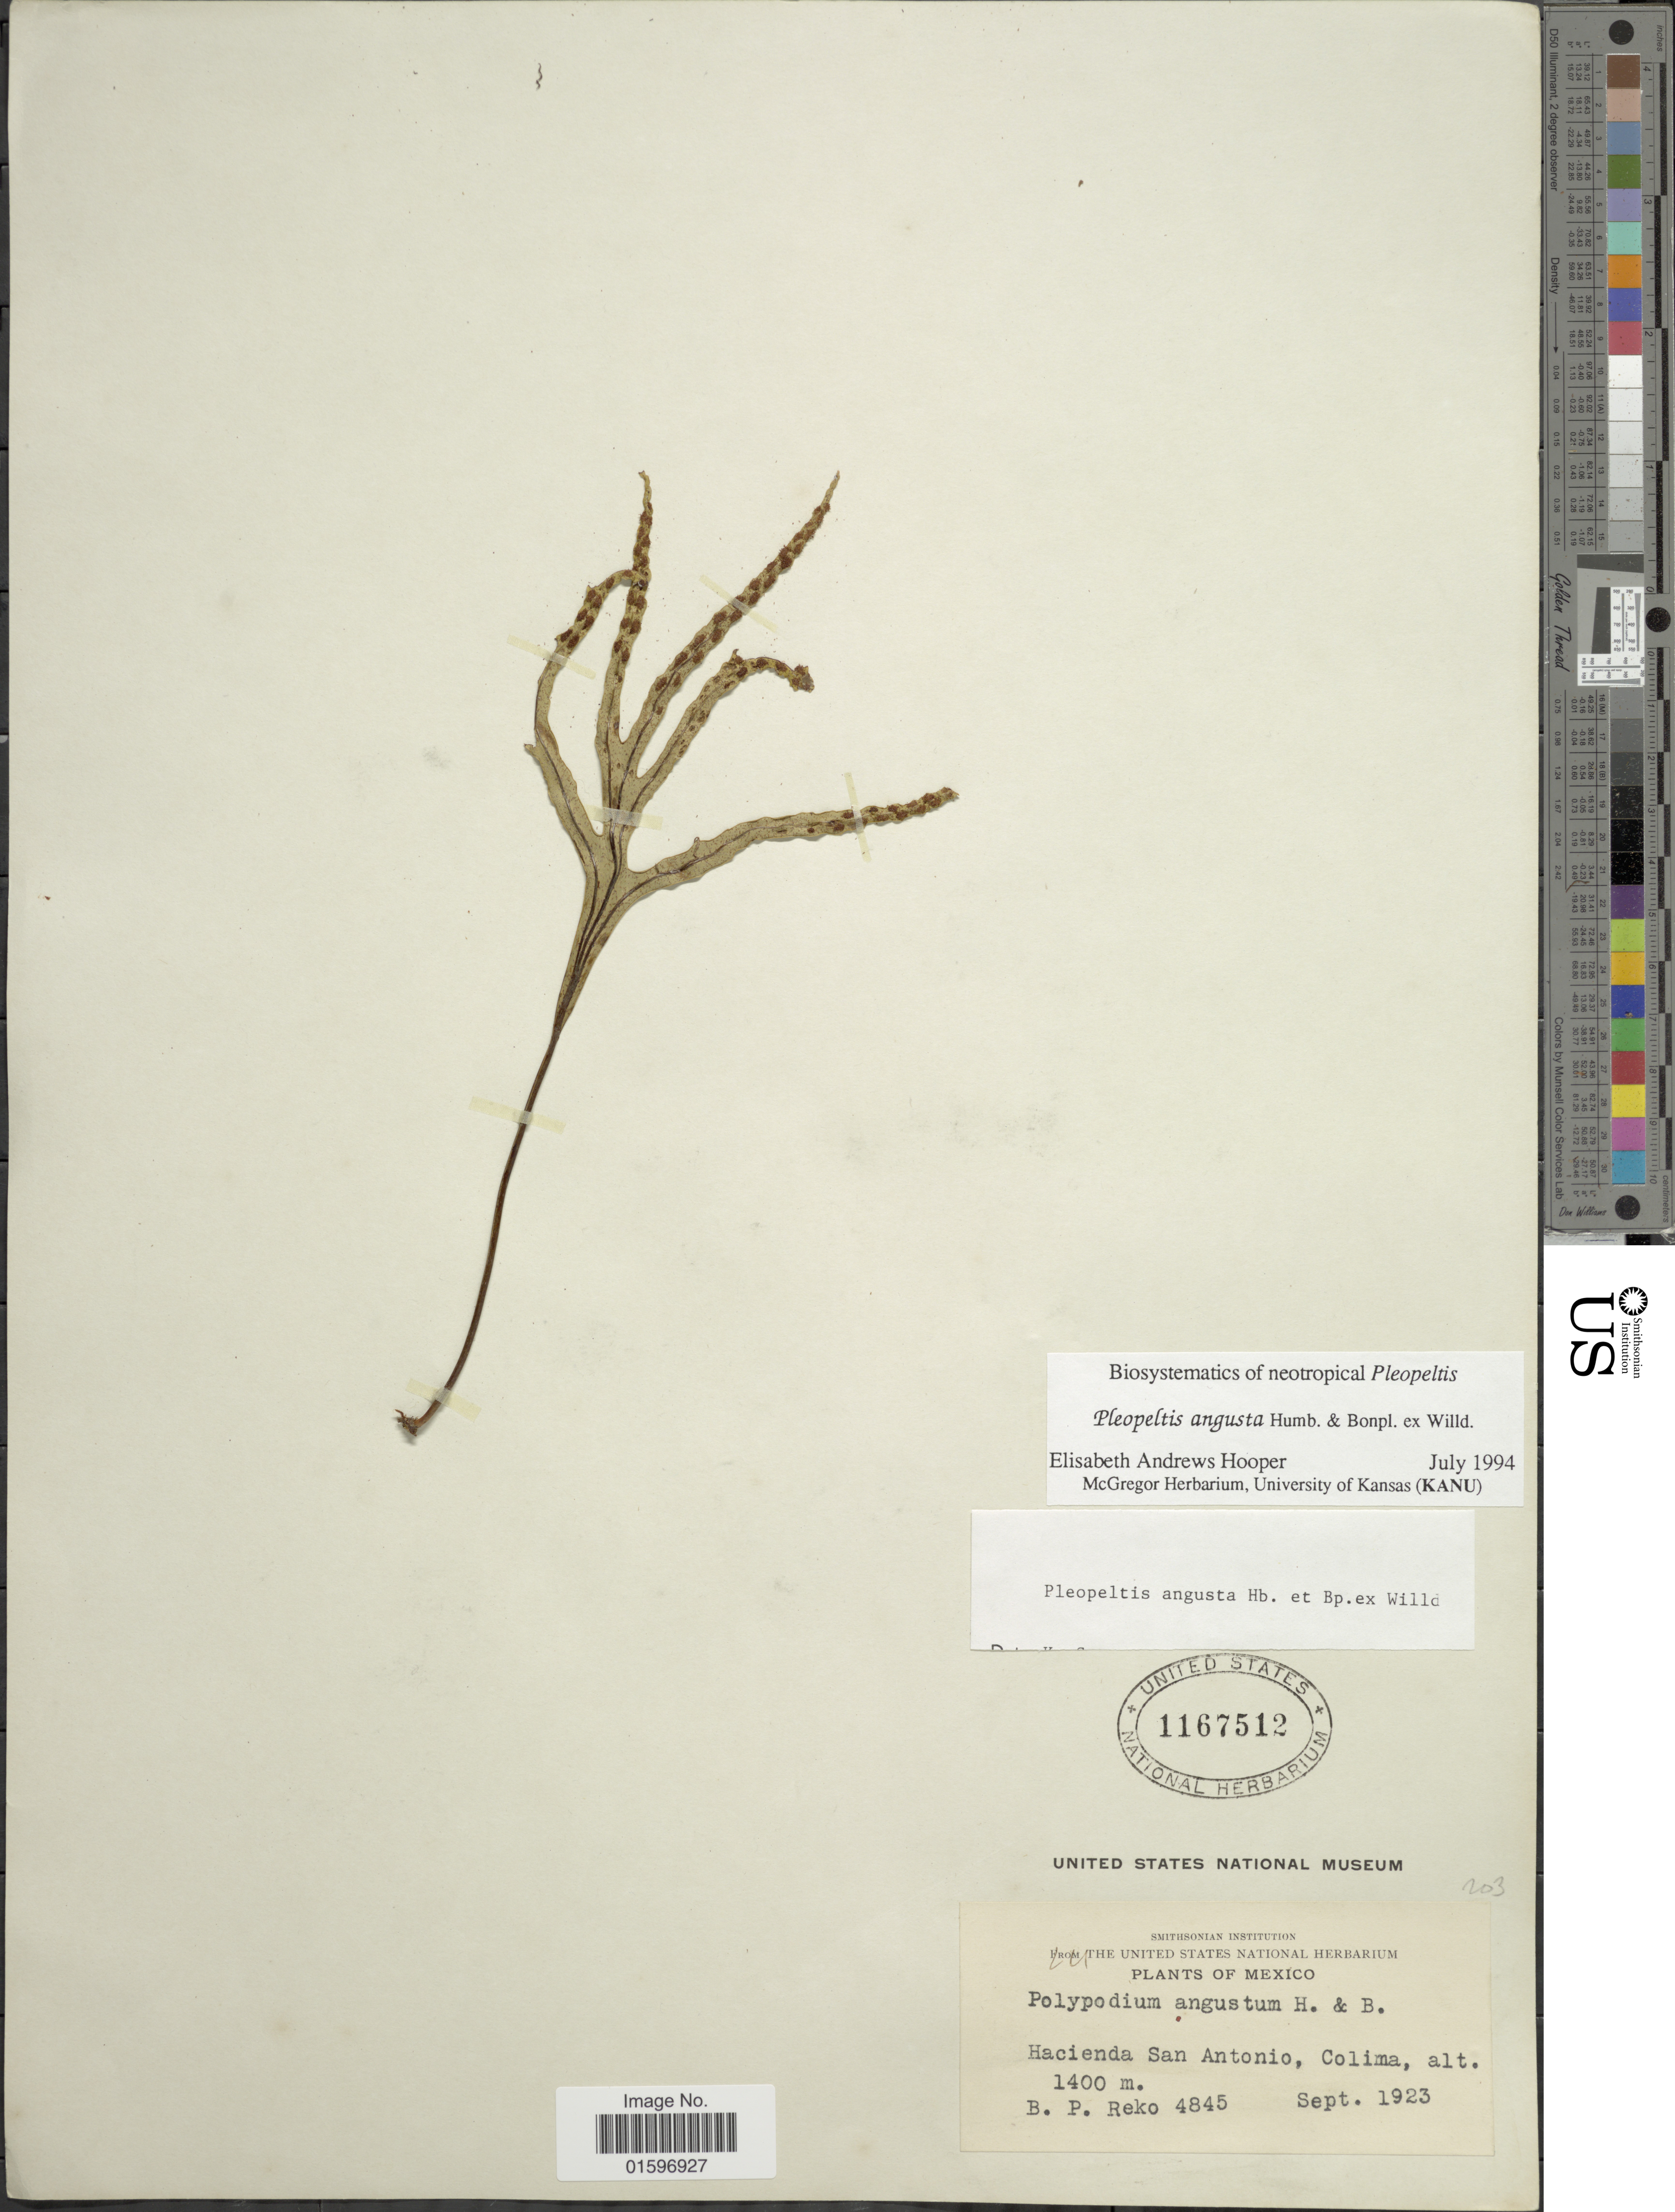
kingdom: Plantae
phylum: Tracheophyta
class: Polypodiopsida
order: Polypodiales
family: Polypodiaceae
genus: Pleopeltis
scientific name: Pleopeltis angusta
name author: Humb. & Bonap. ex Willd.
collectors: B. P. Reko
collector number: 4845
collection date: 1923-09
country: Mexico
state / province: Colima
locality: Hacienda San Antonio.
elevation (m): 1400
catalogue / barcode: US 1167512